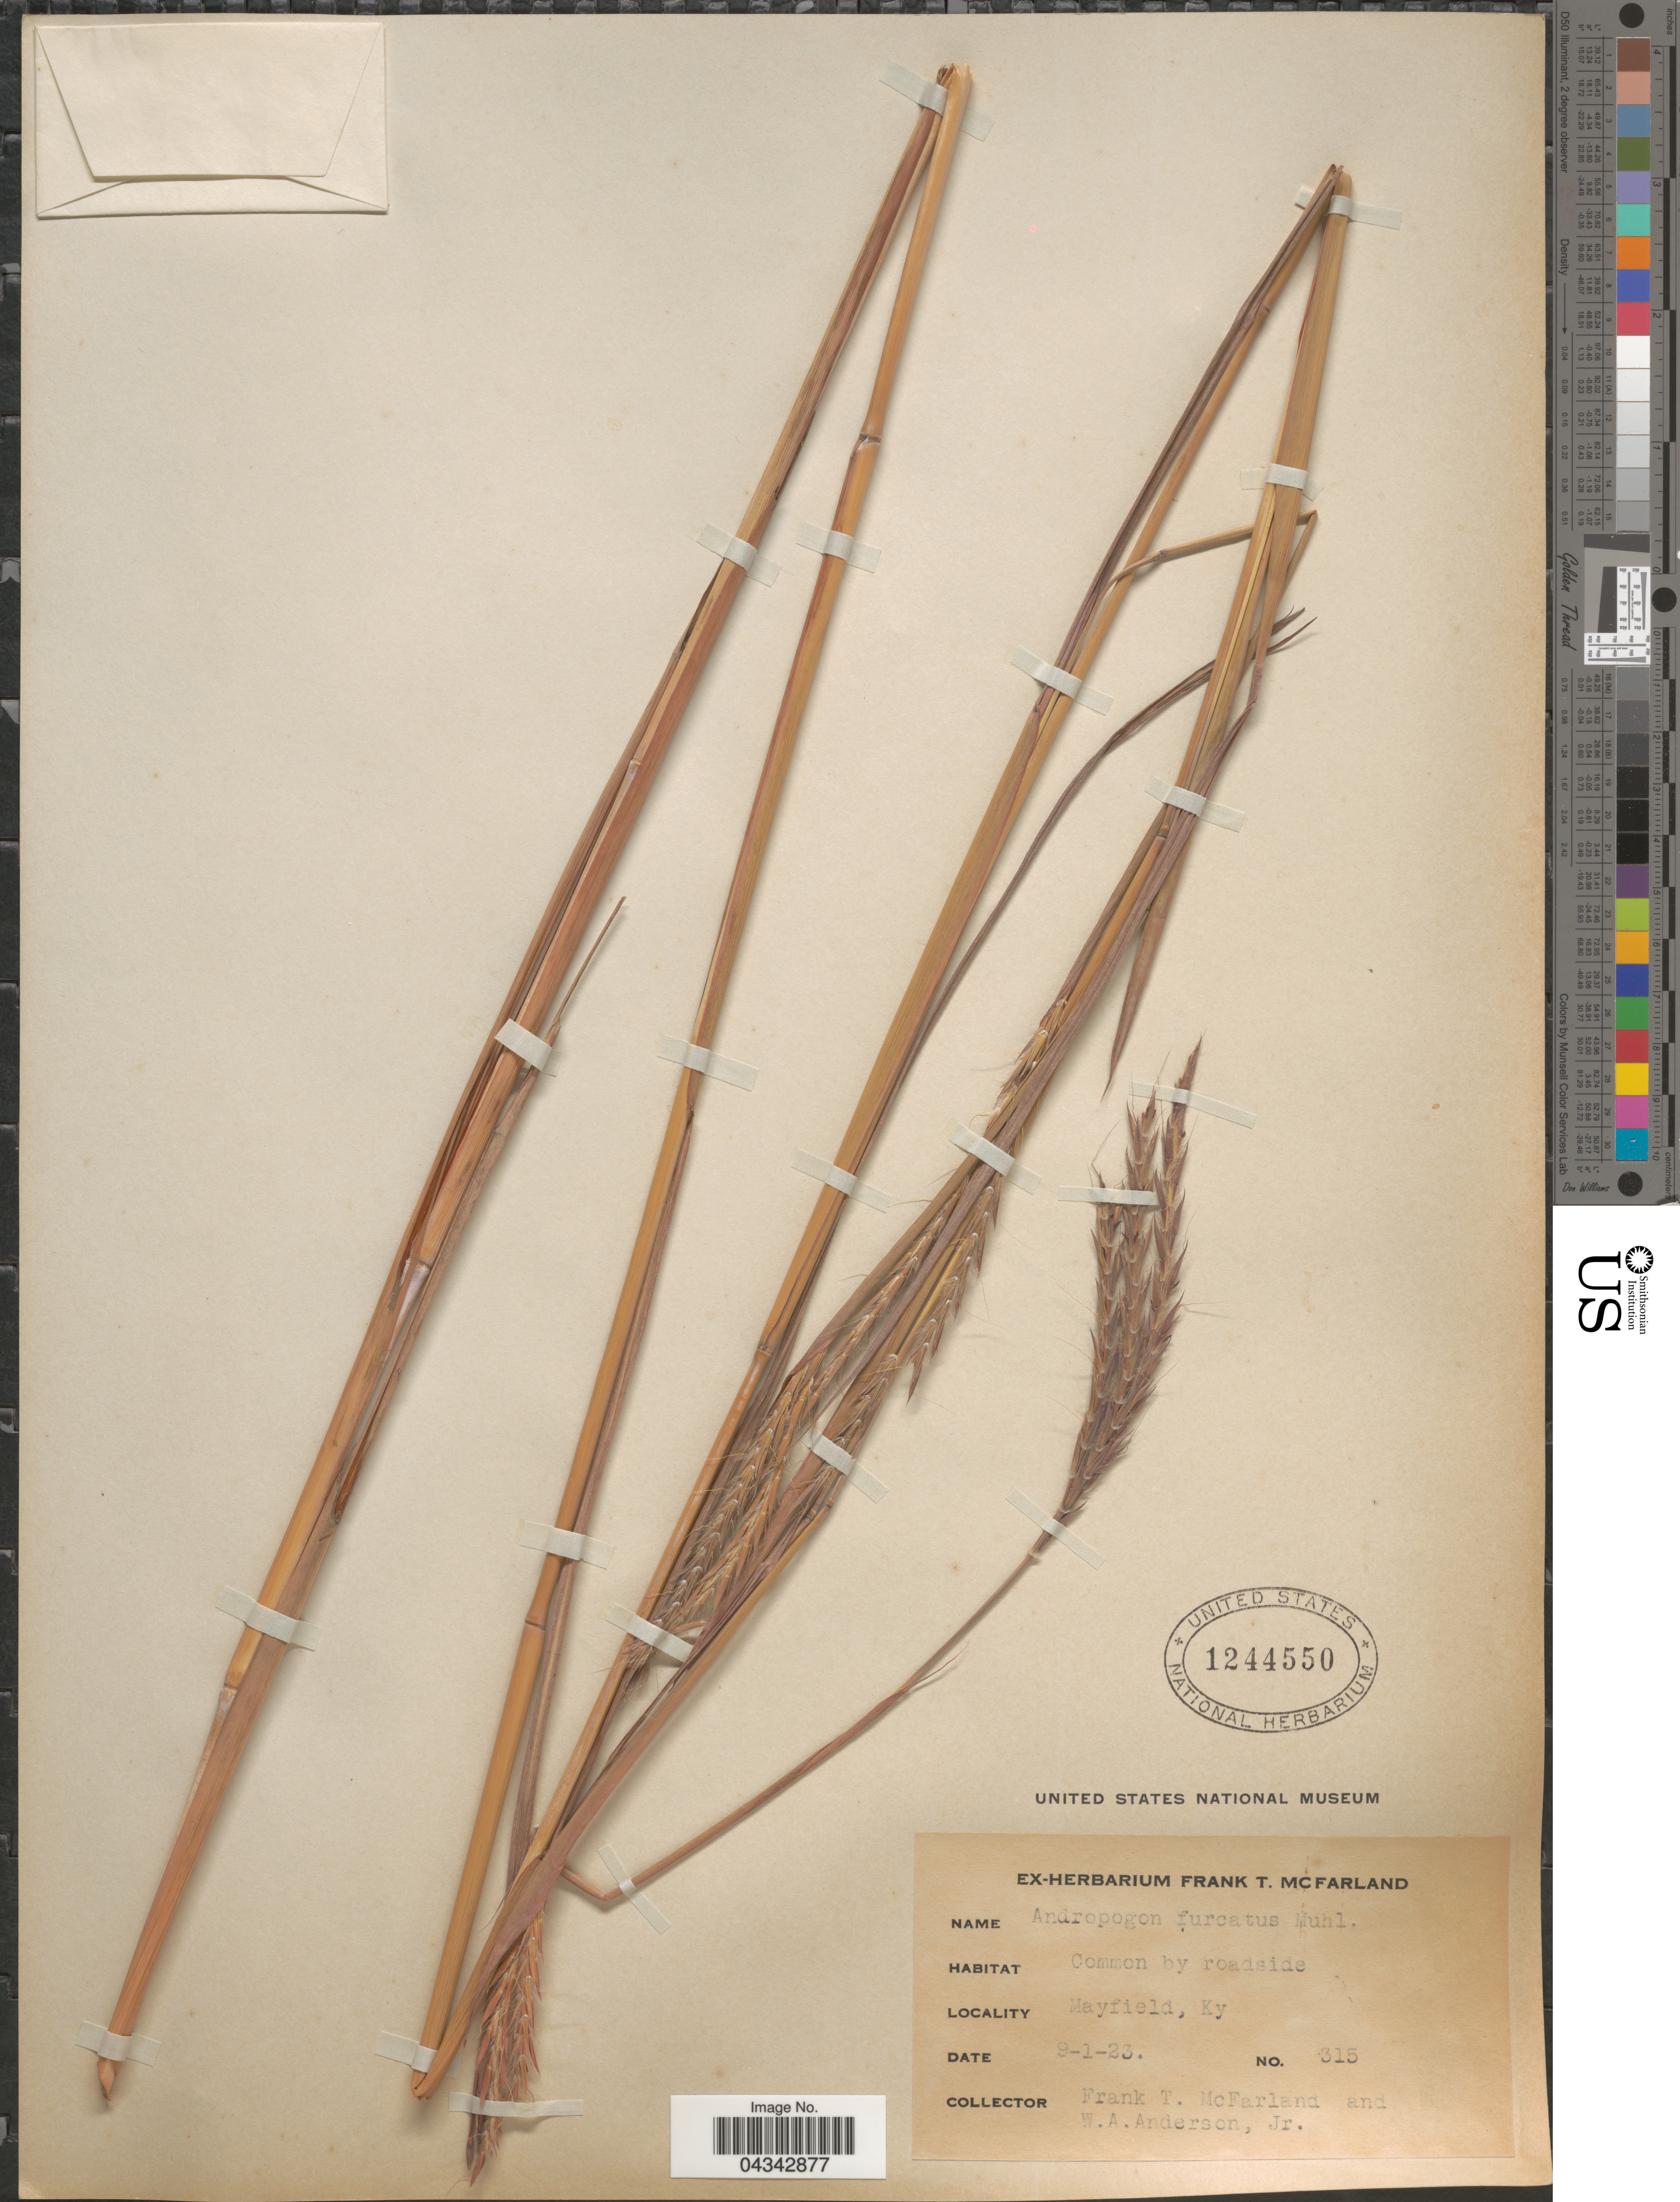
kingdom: Plantae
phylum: Tracheophyta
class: Liliopsida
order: Poales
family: Poaceae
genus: Andropogon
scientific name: Andropogon gerardii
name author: Vitman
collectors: F. McFarland & W. A. Anderson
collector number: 315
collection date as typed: Transcribed d/m/y: 1/9/23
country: United States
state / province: Kentucky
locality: Mayfield.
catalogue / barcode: US 1244550